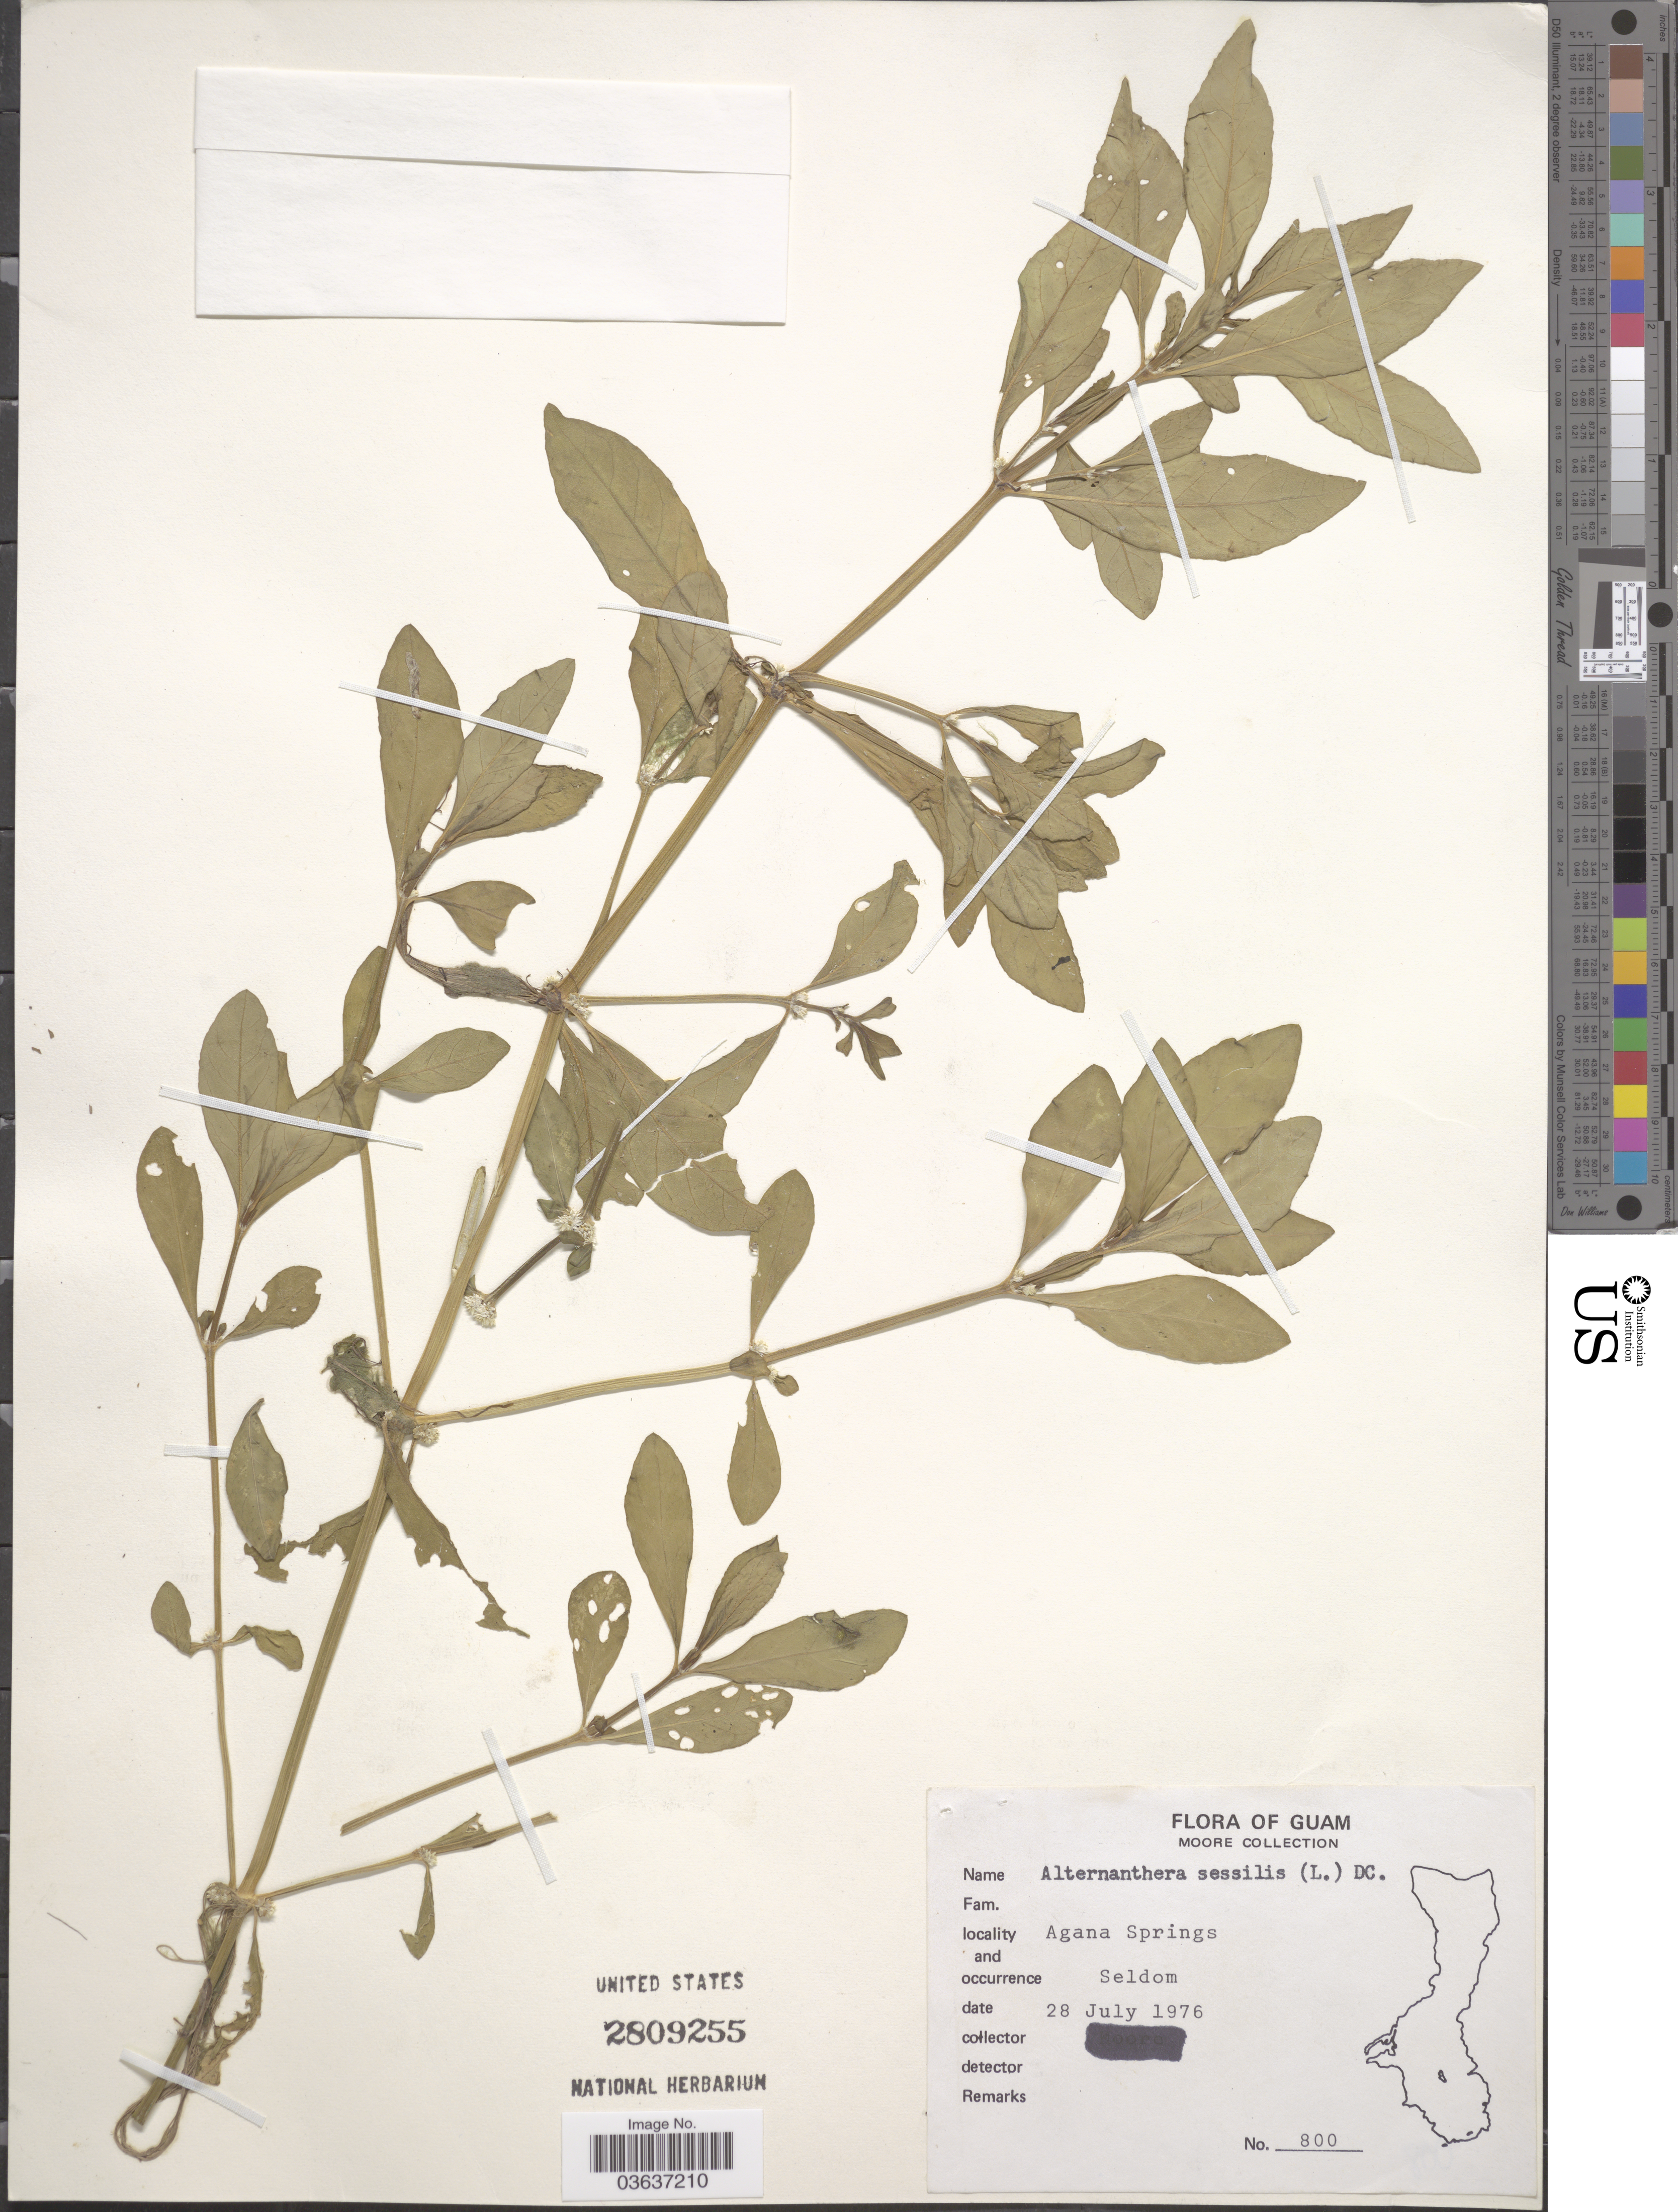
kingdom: Plantae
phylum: Tracheophyta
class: Magnoliopsida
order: Caryophyllales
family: Amaranthaceae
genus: Alternanthera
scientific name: Alternanthera sessilis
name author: (L.) DC.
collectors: -. Moore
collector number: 800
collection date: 1976-07-28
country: Guam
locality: Agana Springs.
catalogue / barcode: US 2809255